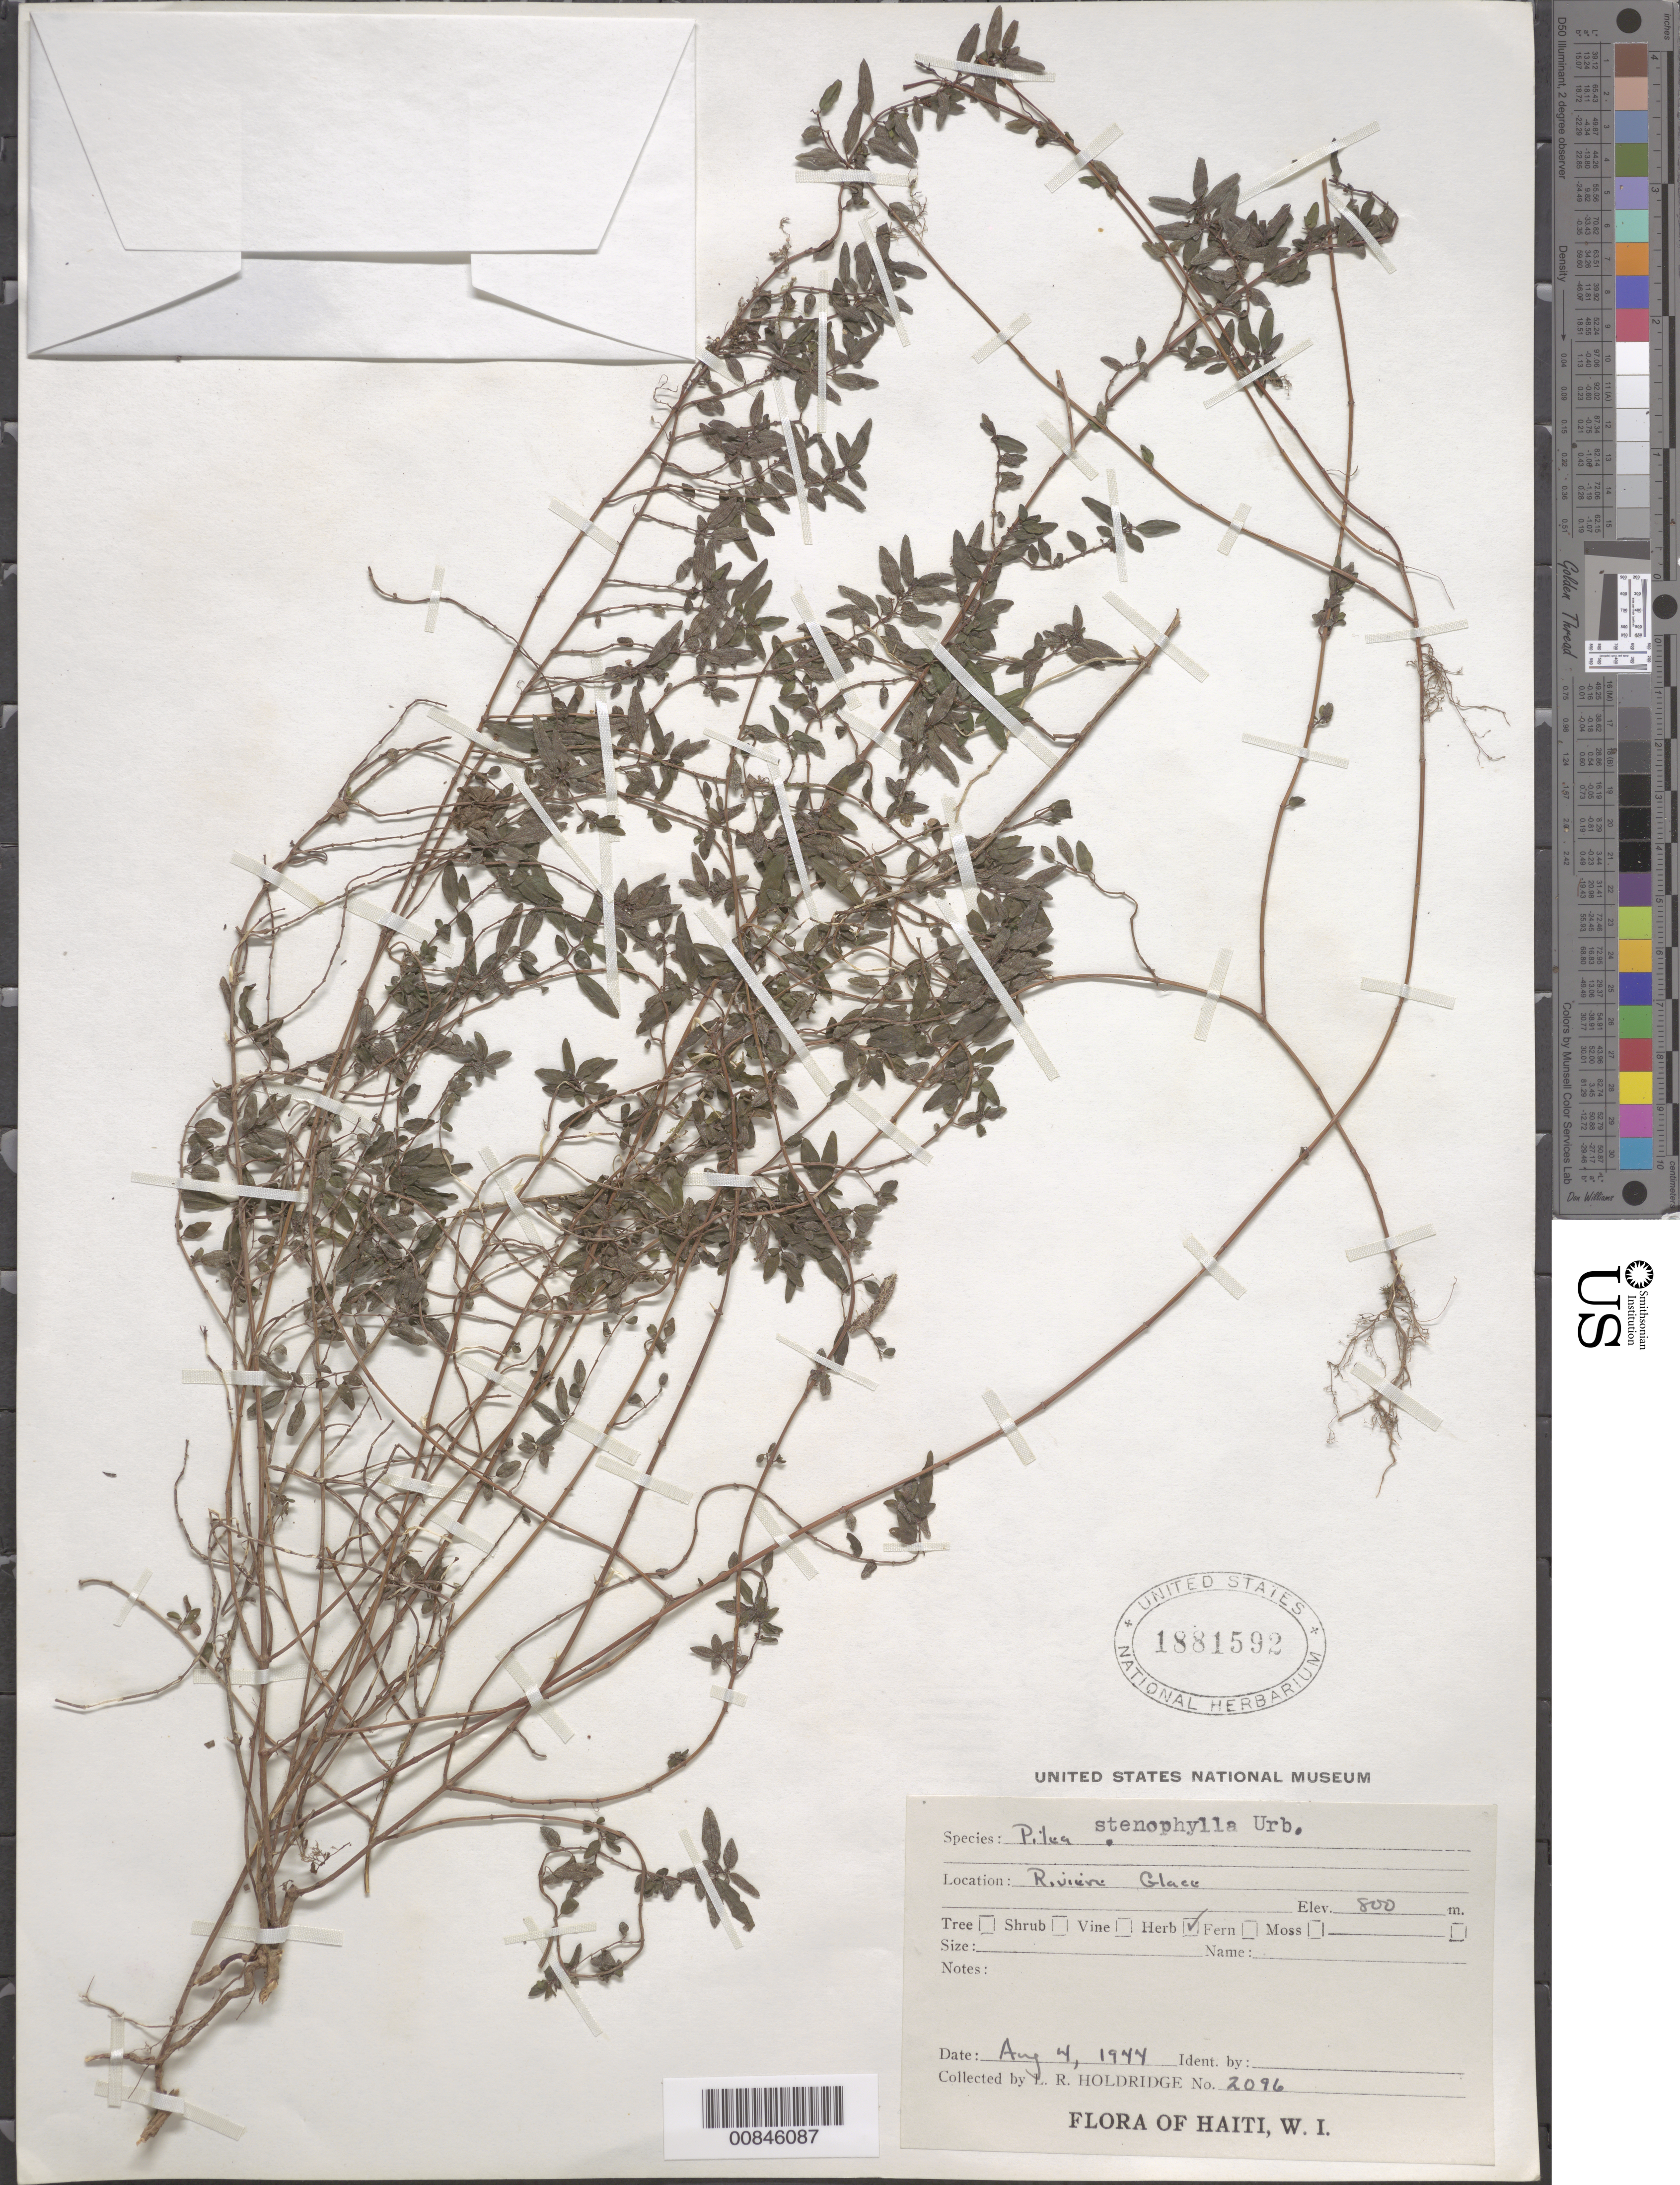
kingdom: Plantae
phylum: Tracheophyta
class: Magnoliopsida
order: Rosales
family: Urticaceae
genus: Pilea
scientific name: Pilea stenophylla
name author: Urb.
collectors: L. Holdridge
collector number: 2096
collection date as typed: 04 Aug 1944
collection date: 1944-08-04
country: Haiti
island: Hispaniola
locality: Riviére Glace.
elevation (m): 800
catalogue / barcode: US 1881592